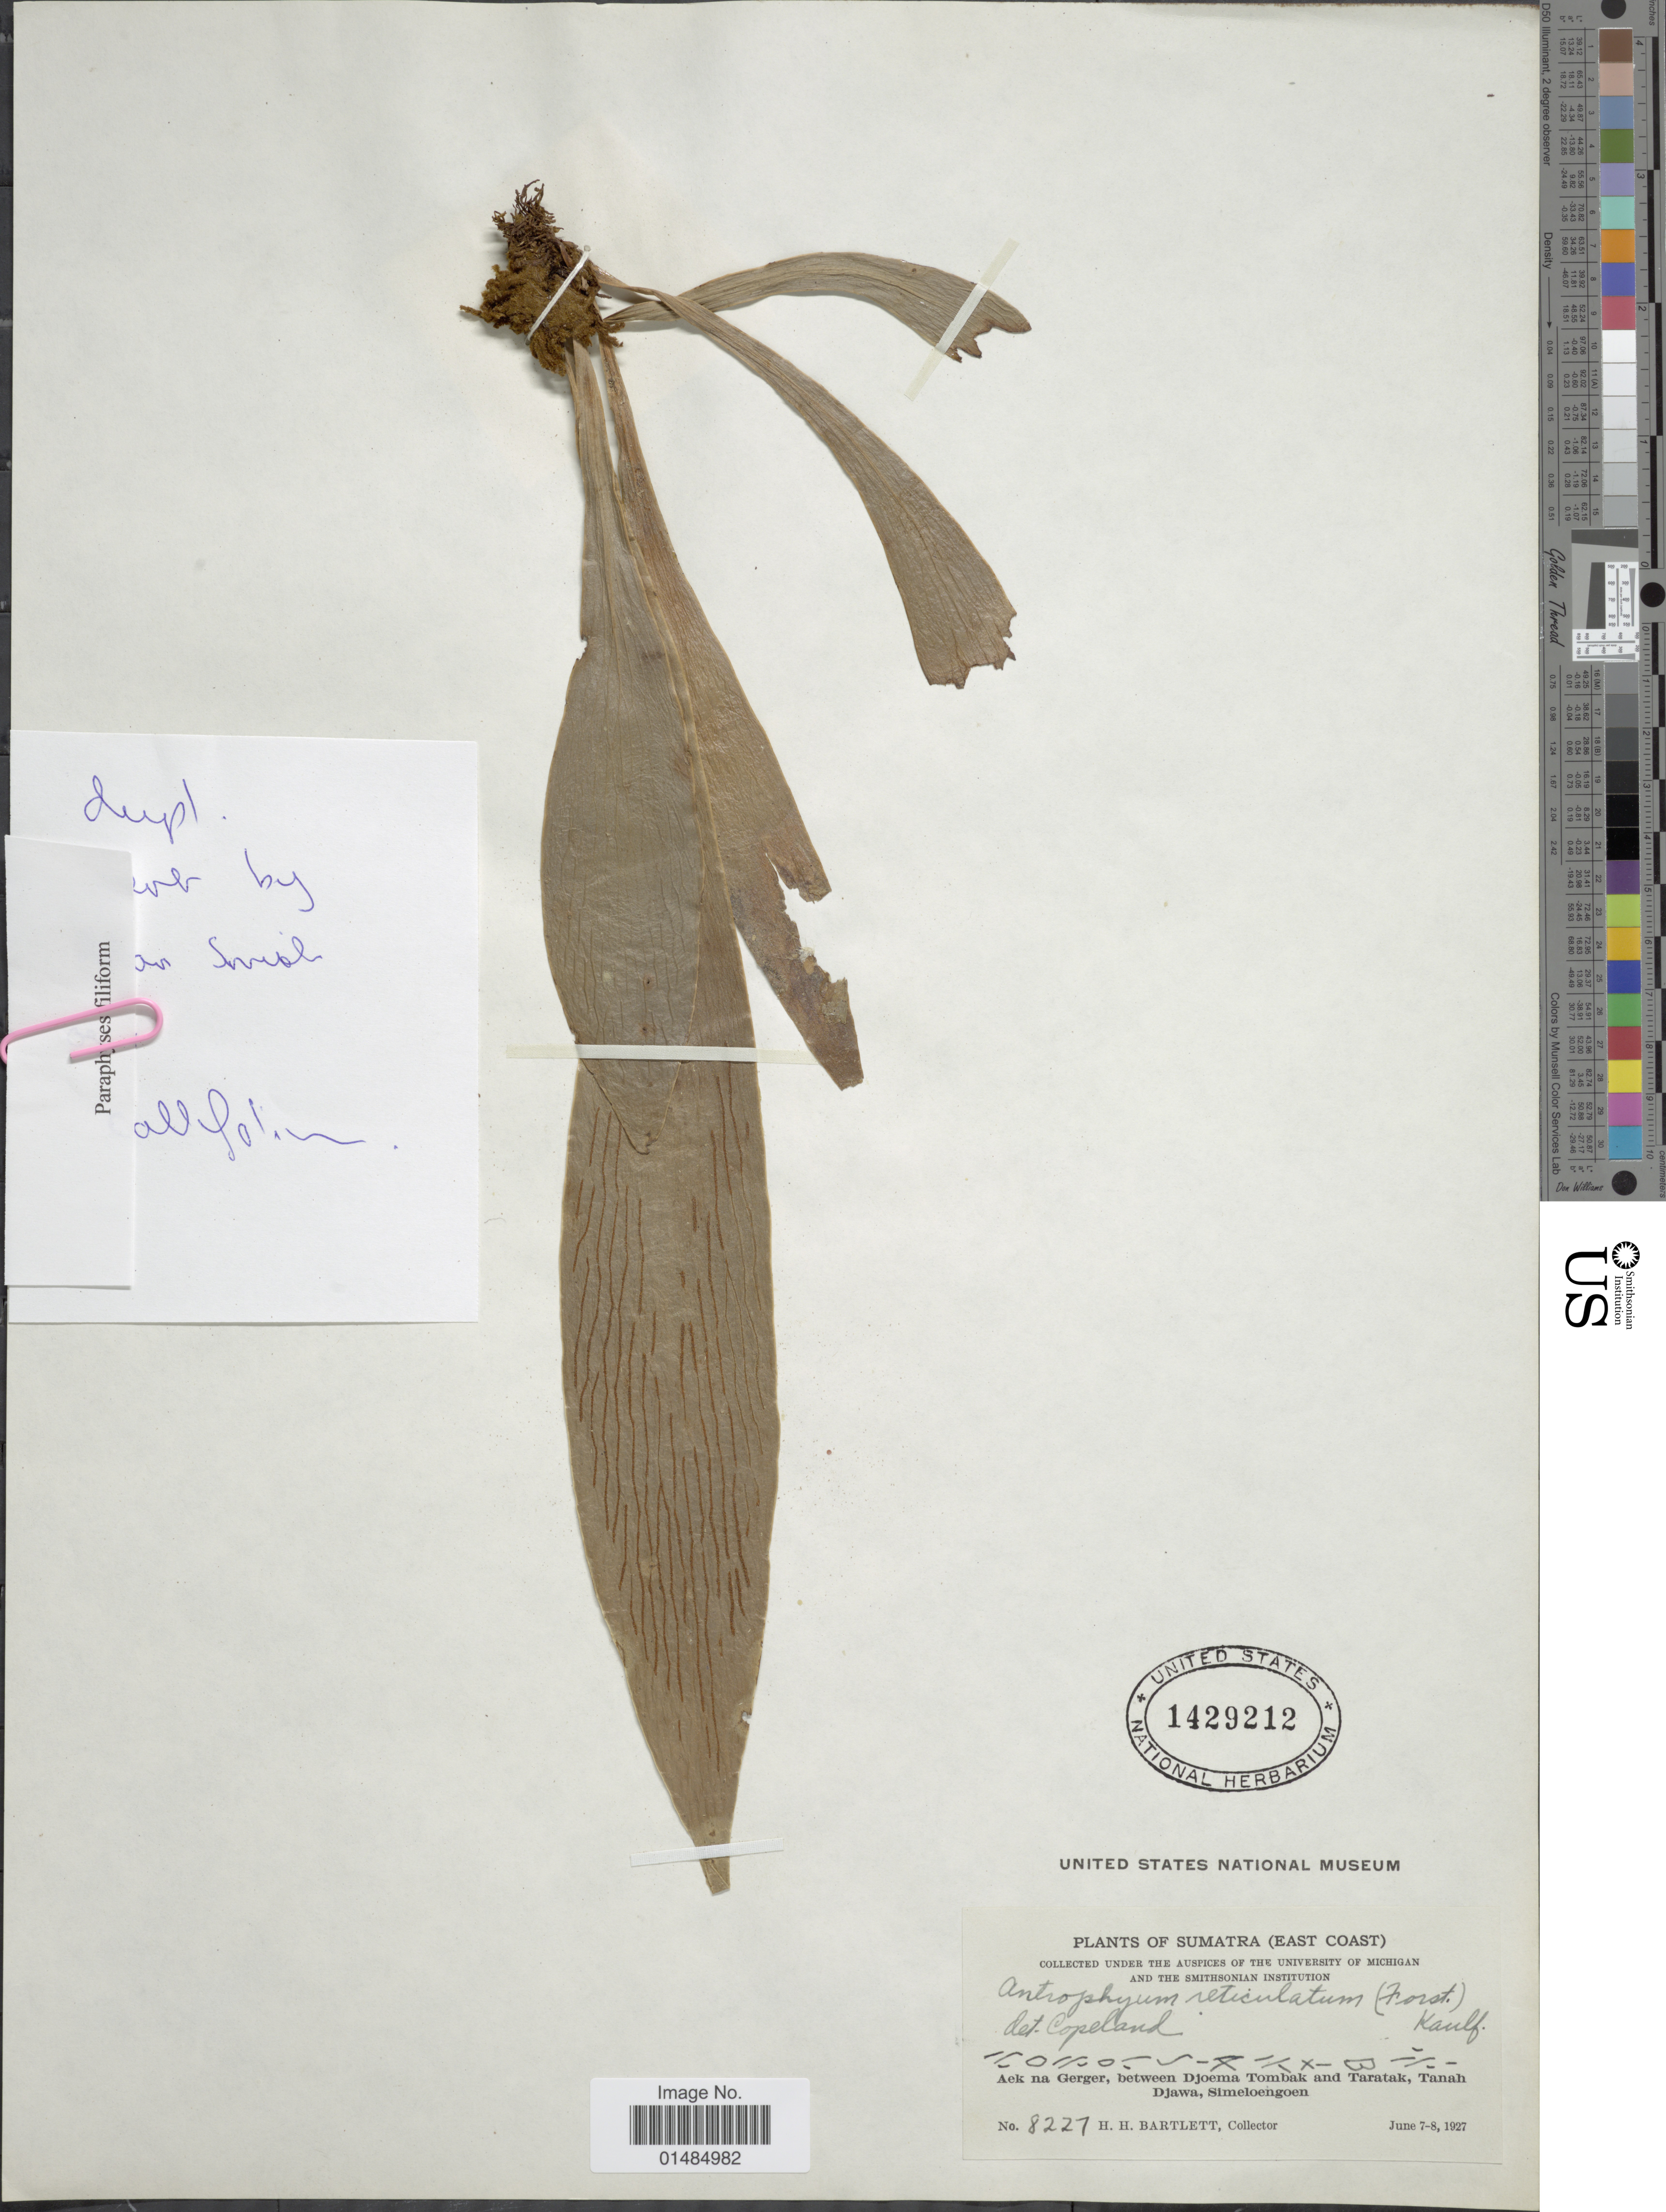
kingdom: Plantae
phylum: Tracheophyta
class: Polypodiopsida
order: Polypodiales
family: Pteridaceae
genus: Antrophyum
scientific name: Antrophyum reticulatum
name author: (G. Forst.) Kaulf.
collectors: H. H. Bartlett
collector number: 8227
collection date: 1927-06-07/1927-06-08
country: Indonesia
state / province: Sumatra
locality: Sumatra (East Coast), Aek na Gerger, between Djoema Tombak en Taratak, Tanah Djawa, Simeloengoen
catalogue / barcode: US 1429212